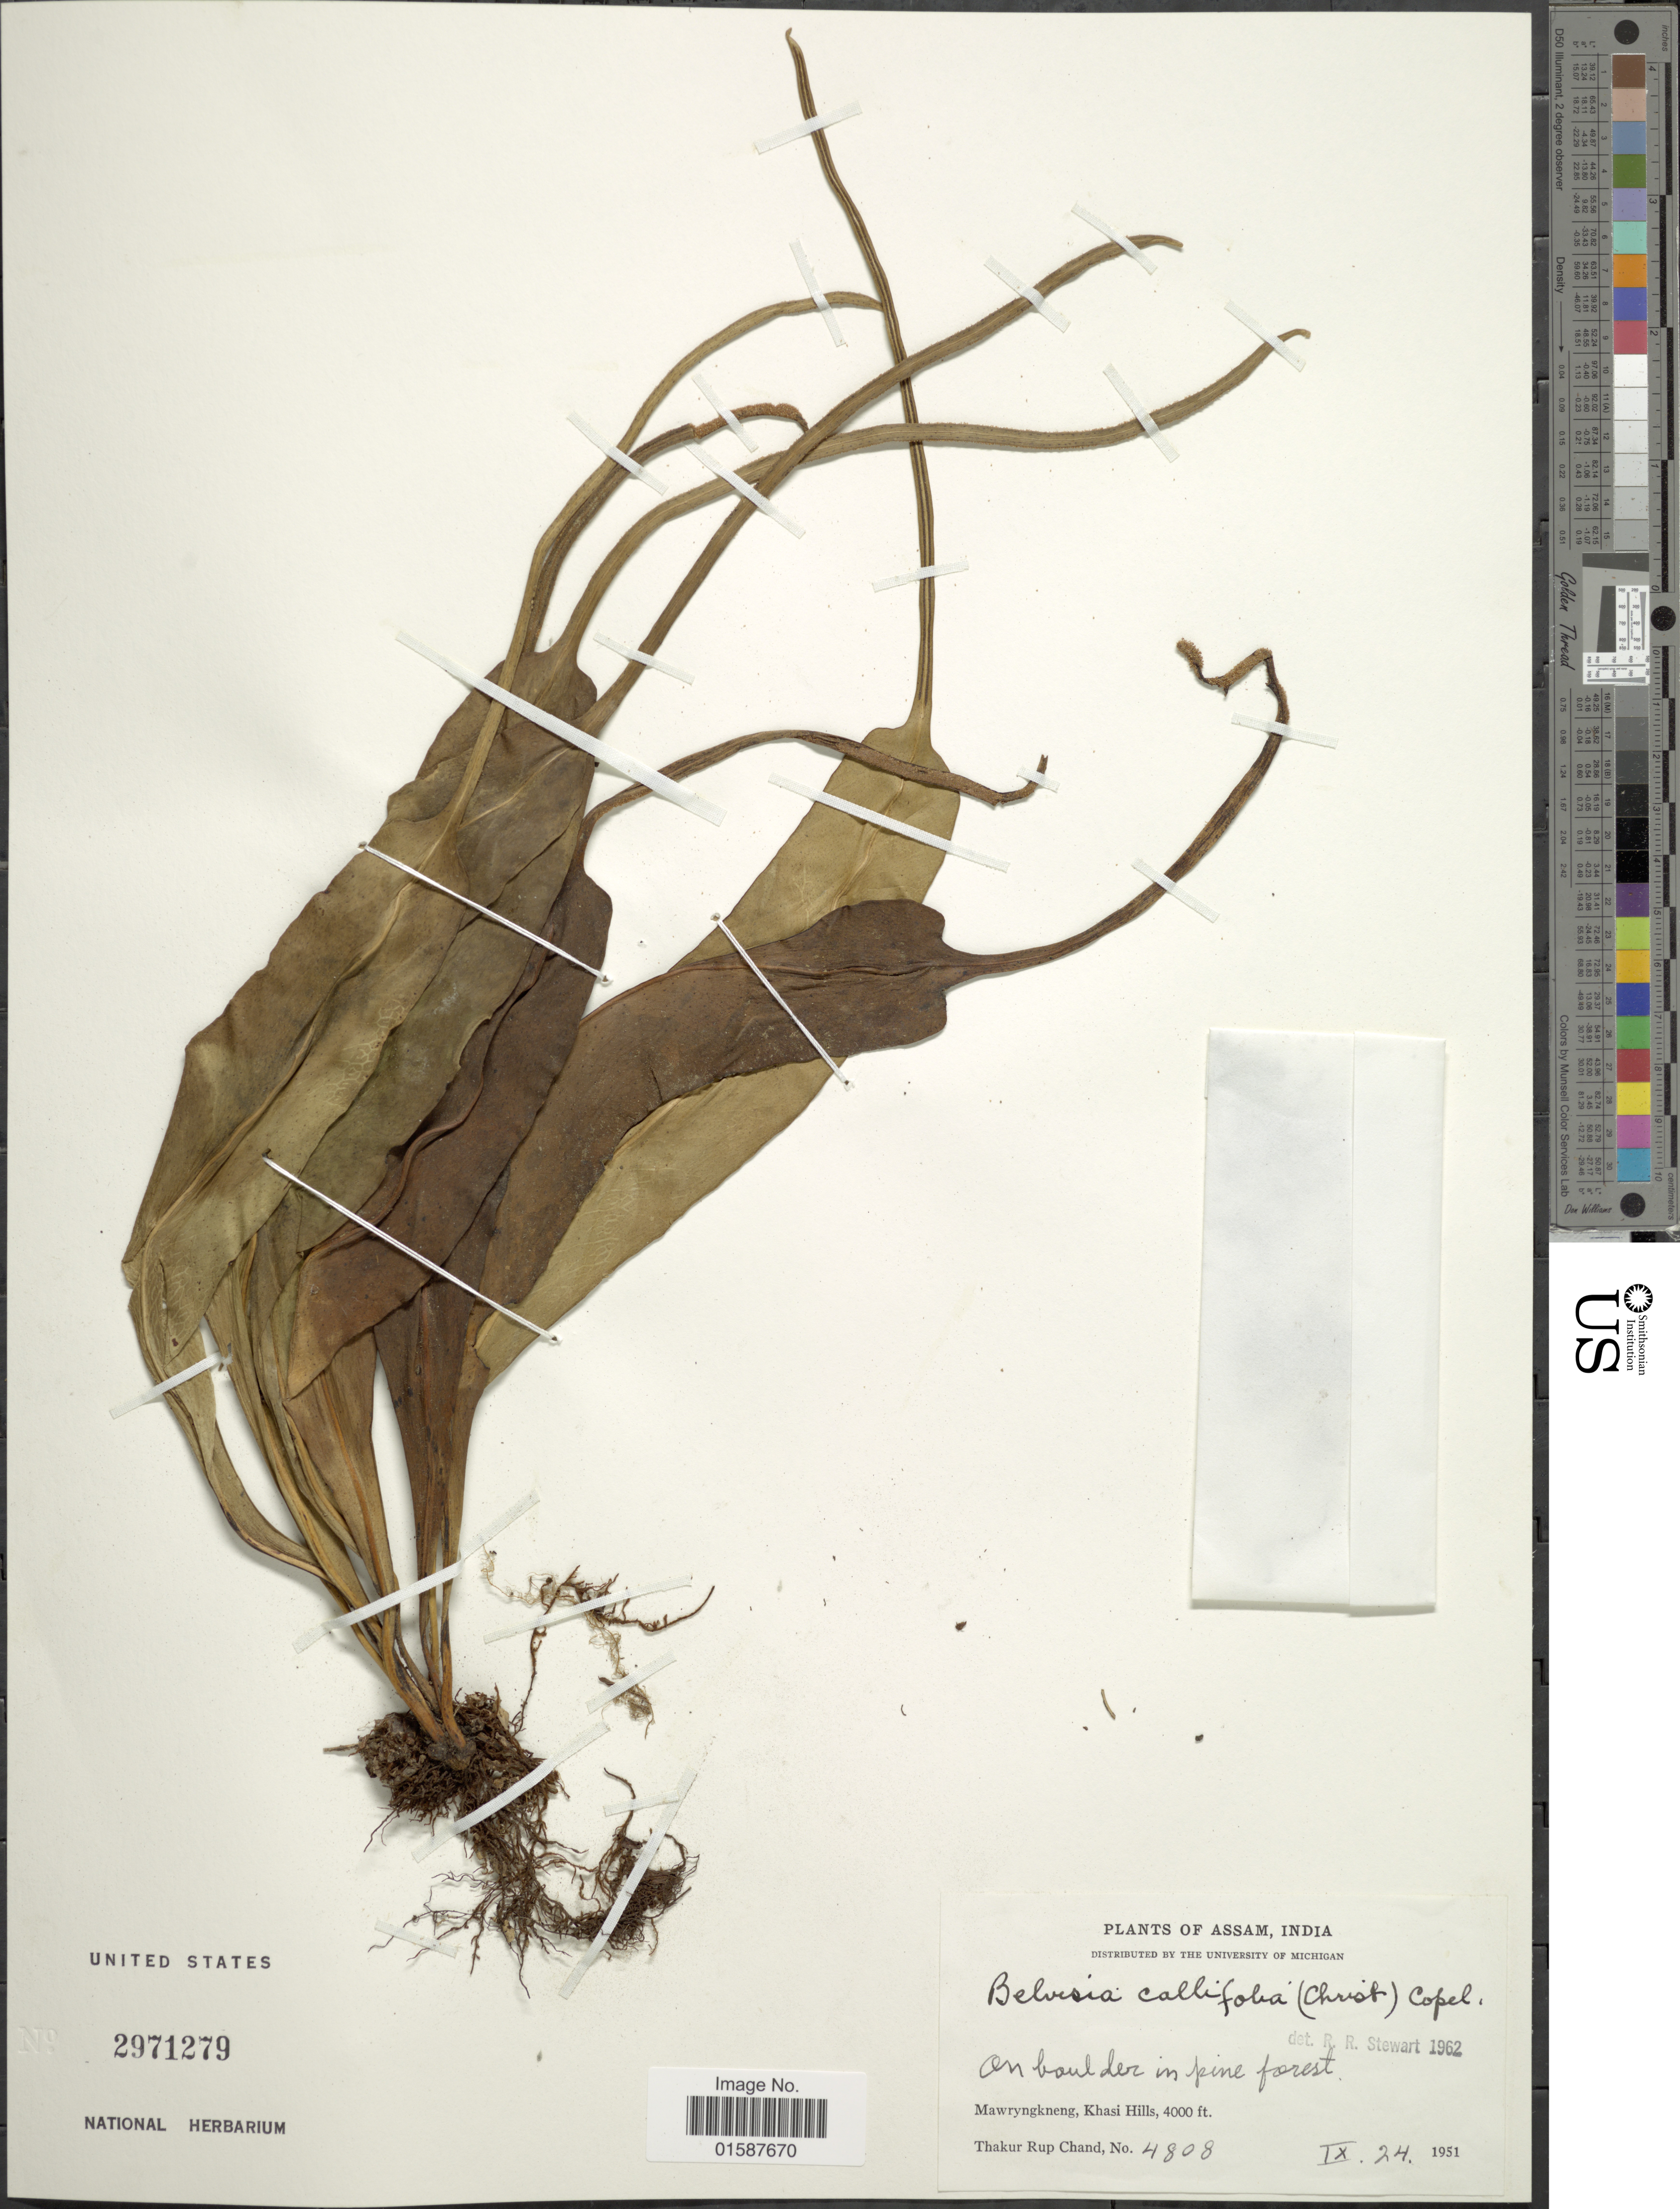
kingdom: Plantae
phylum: Tracheophyta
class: Polypodiopsida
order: Polypodiales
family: Polypodiaceae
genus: Lepisorus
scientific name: Lepisorus califolia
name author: (Christ)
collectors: T. R. Chand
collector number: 4808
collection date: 1951-09-24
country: India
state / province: Meghalaya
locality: Mawryngkneng, Khasi Hills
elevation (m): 1219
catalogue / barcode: US 2971279